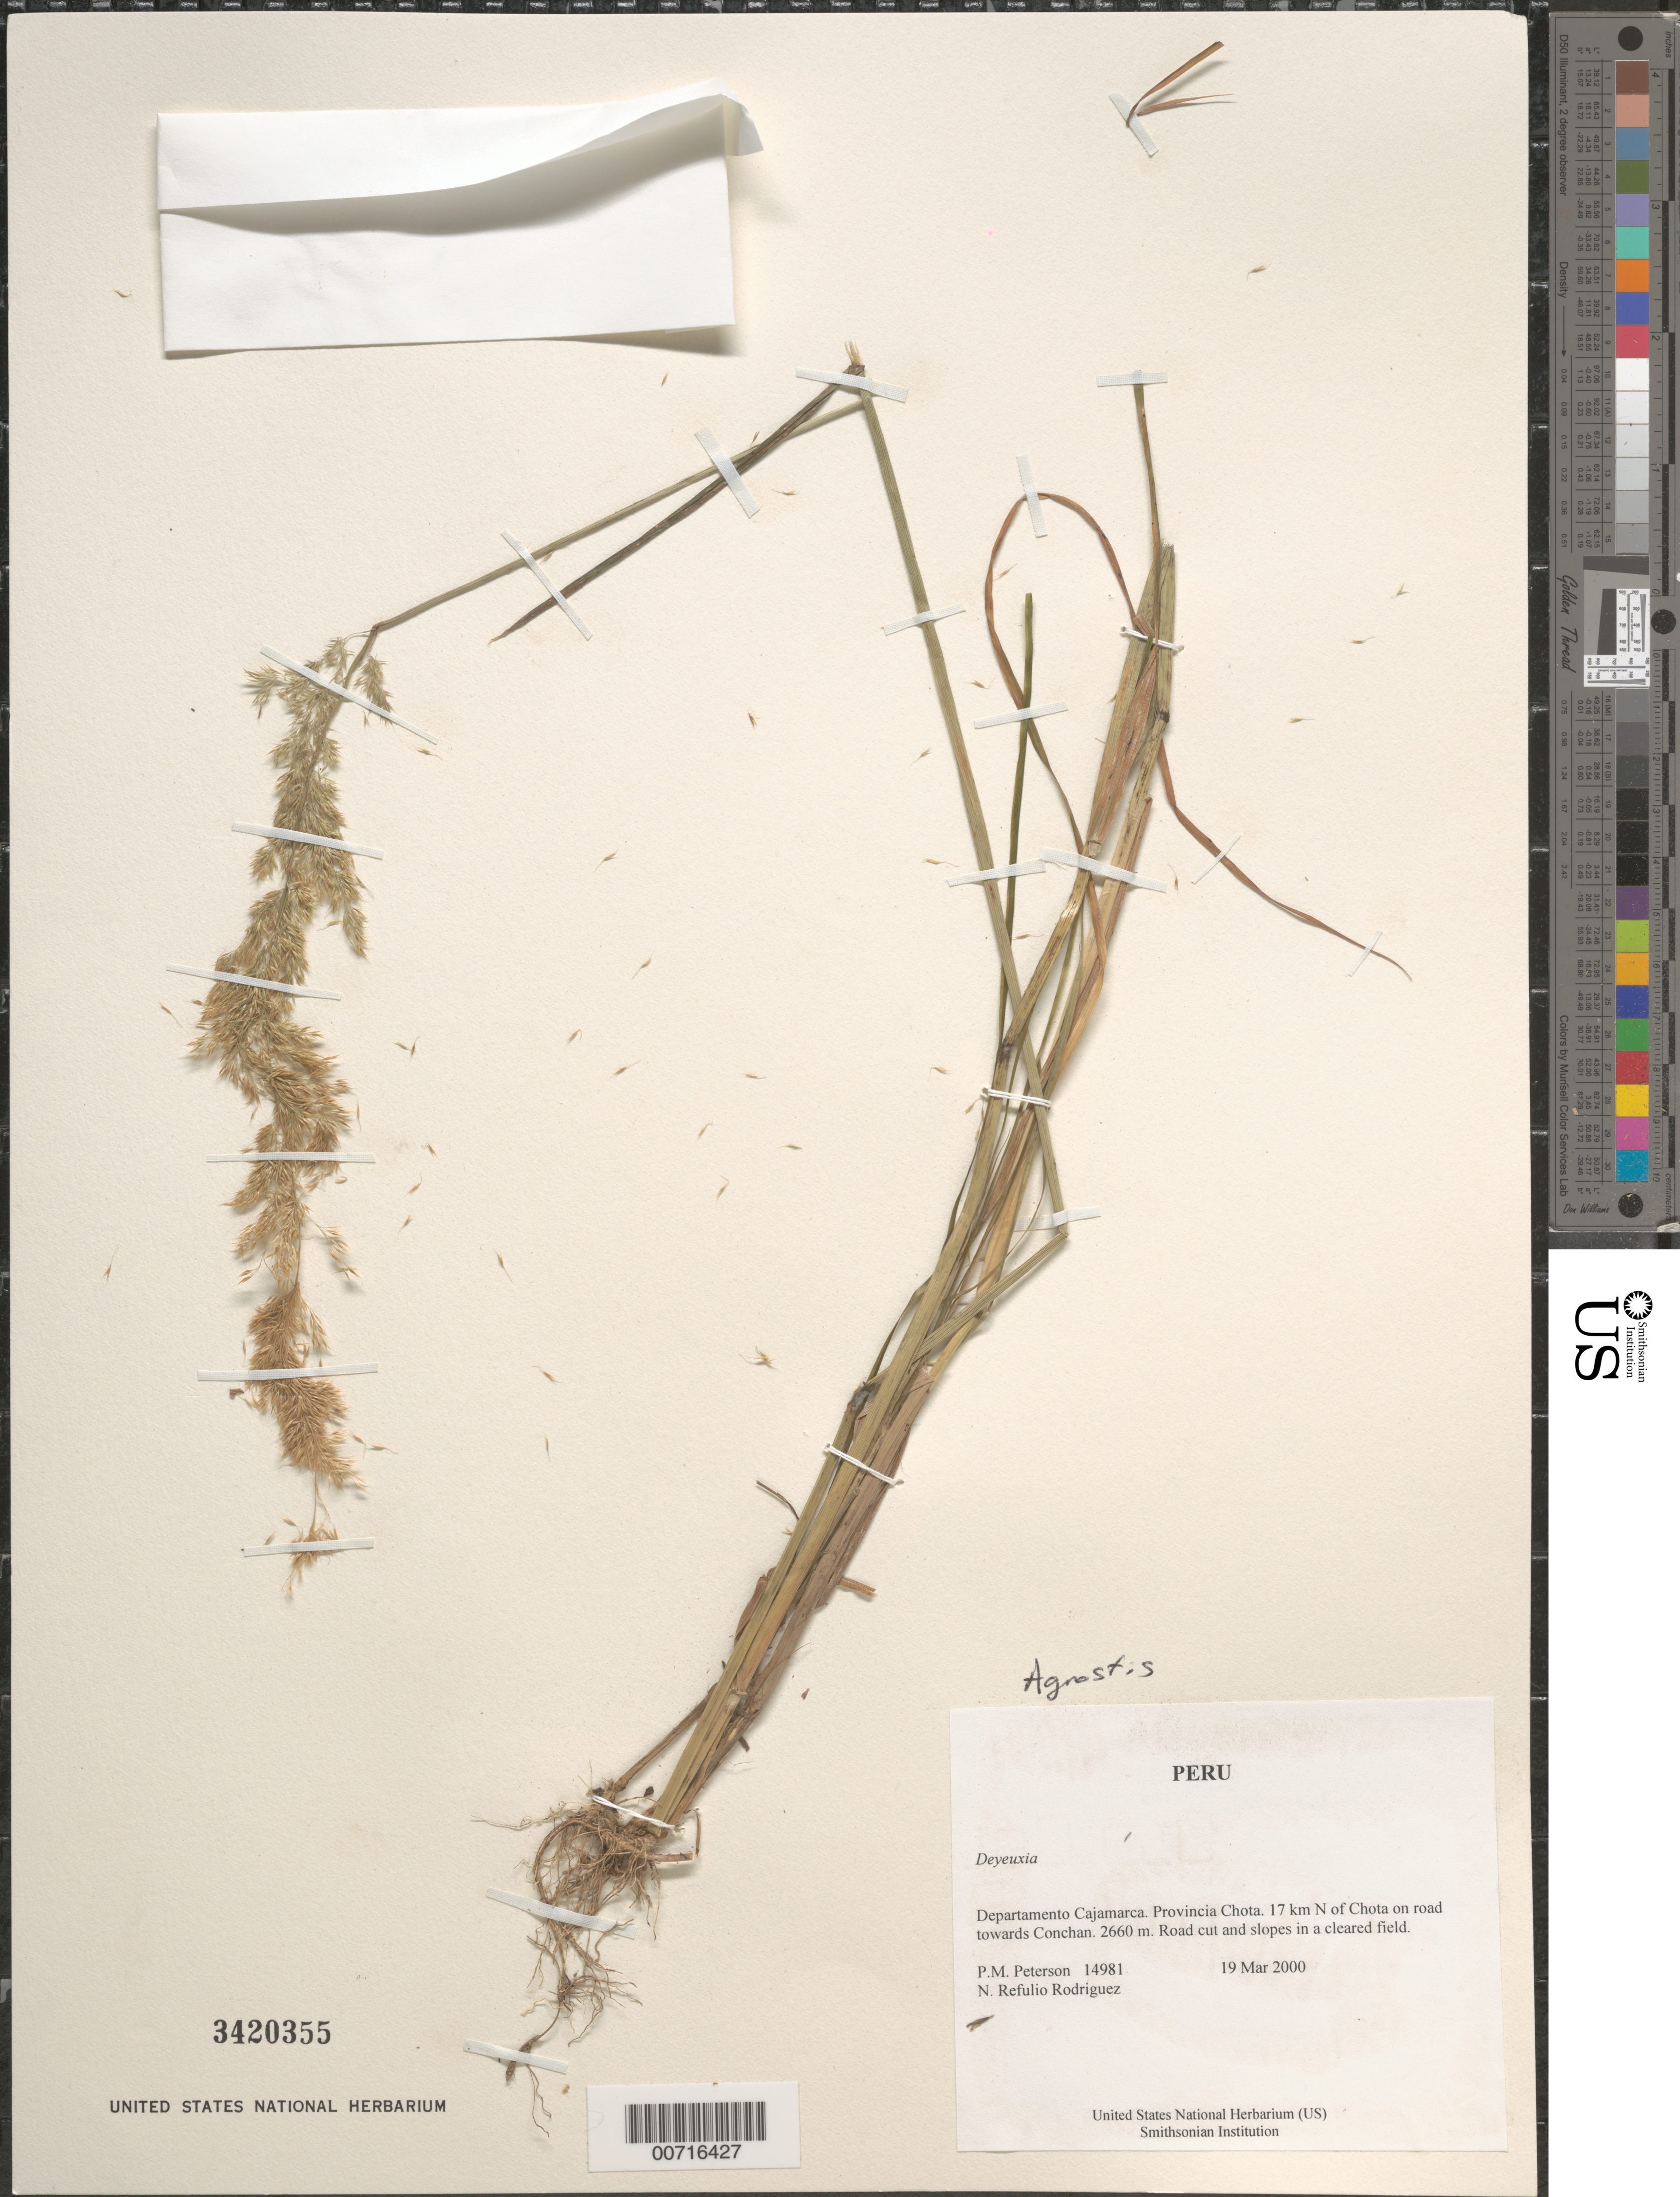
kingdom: Plantae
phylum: Tracheophyta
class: Liliopsida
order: Poales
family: Poaceae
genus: Agrostis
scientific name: Agrostis sp.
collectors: P. M. Peterson & N. Refulio-Rodríguez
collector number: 14981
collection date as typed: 19 Mar 2000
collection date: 2000-03-19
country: Peru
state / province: Cajamarca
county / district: Chota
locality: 17 km N of Chota on road towards Conchan.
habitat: Road cut and slopes in a cleared field.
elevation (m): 2660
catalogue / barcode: US 3420355